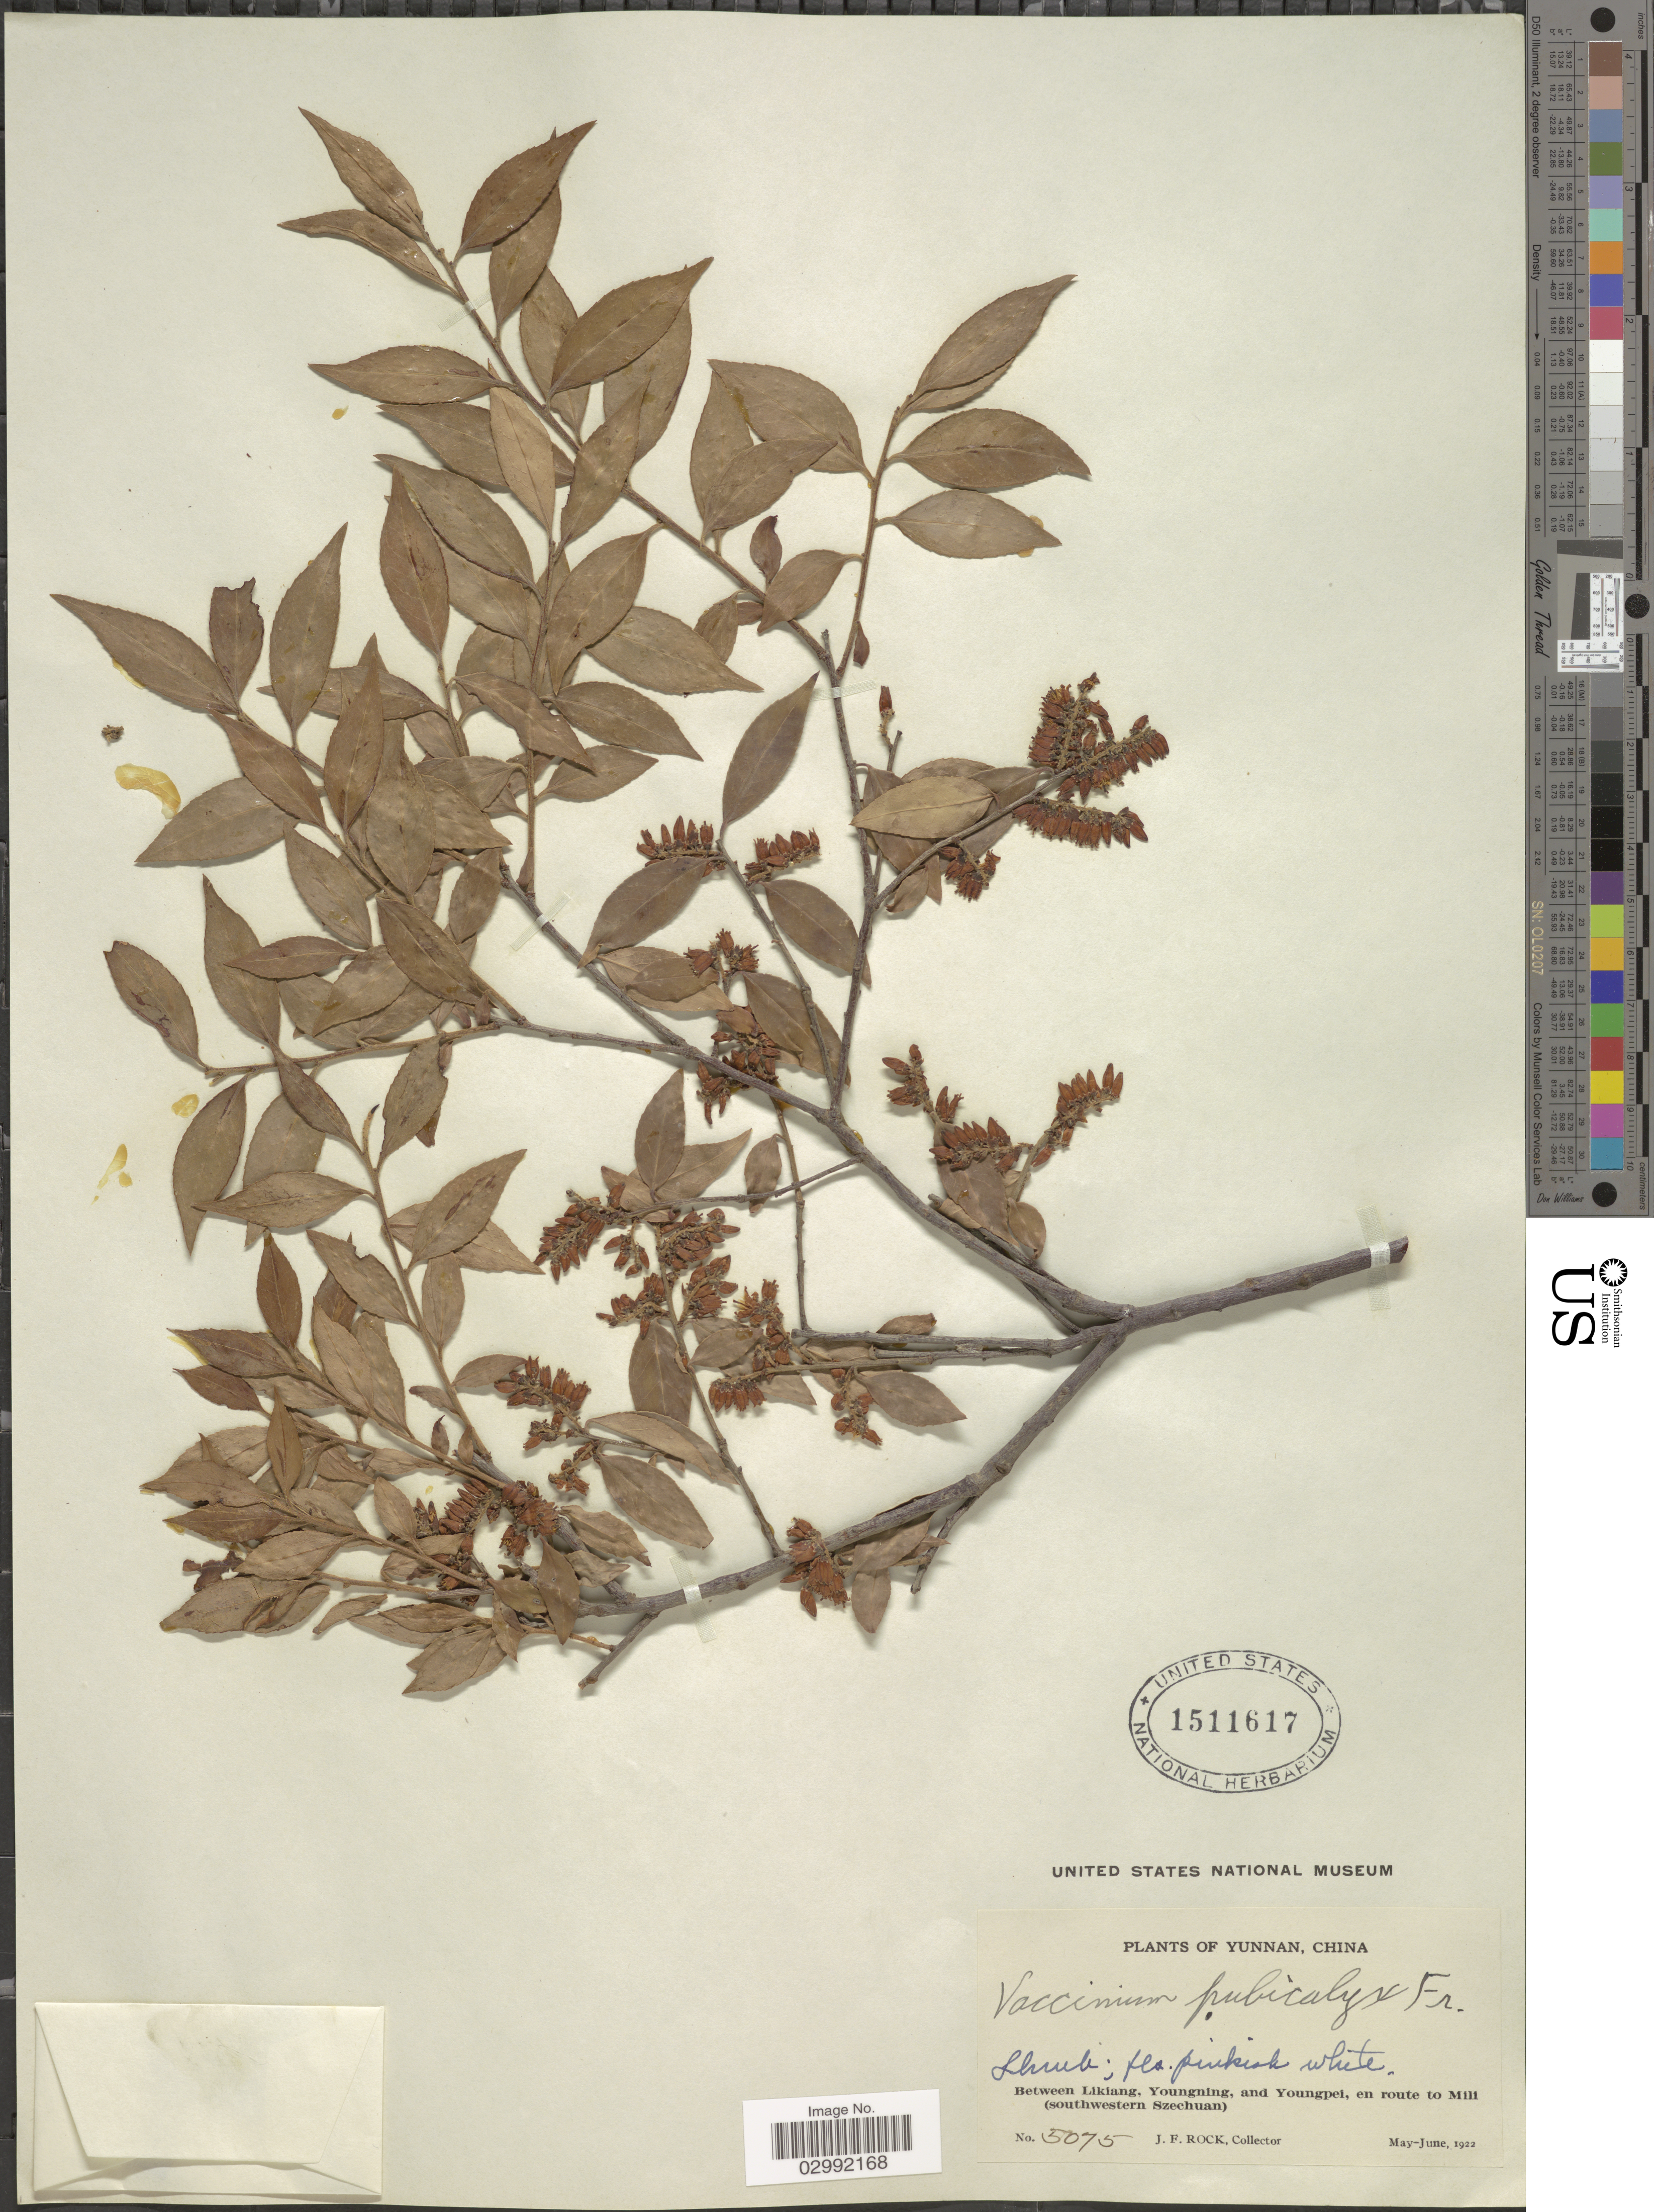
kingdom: Plantae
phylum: Tracheophyta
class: Magnoliopsida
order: Ericales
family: Ericaceae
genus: Vaccinium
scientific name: Vaccinium pubicalyx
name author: Franch.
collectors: J. Rock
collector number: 5075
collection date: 1922-05/1922-06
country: China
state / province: Yunnan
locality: Between Likiang, Youngning, and Youngpei, en route to Mill (Southwestern Szechuan).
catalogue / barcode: US 1511617